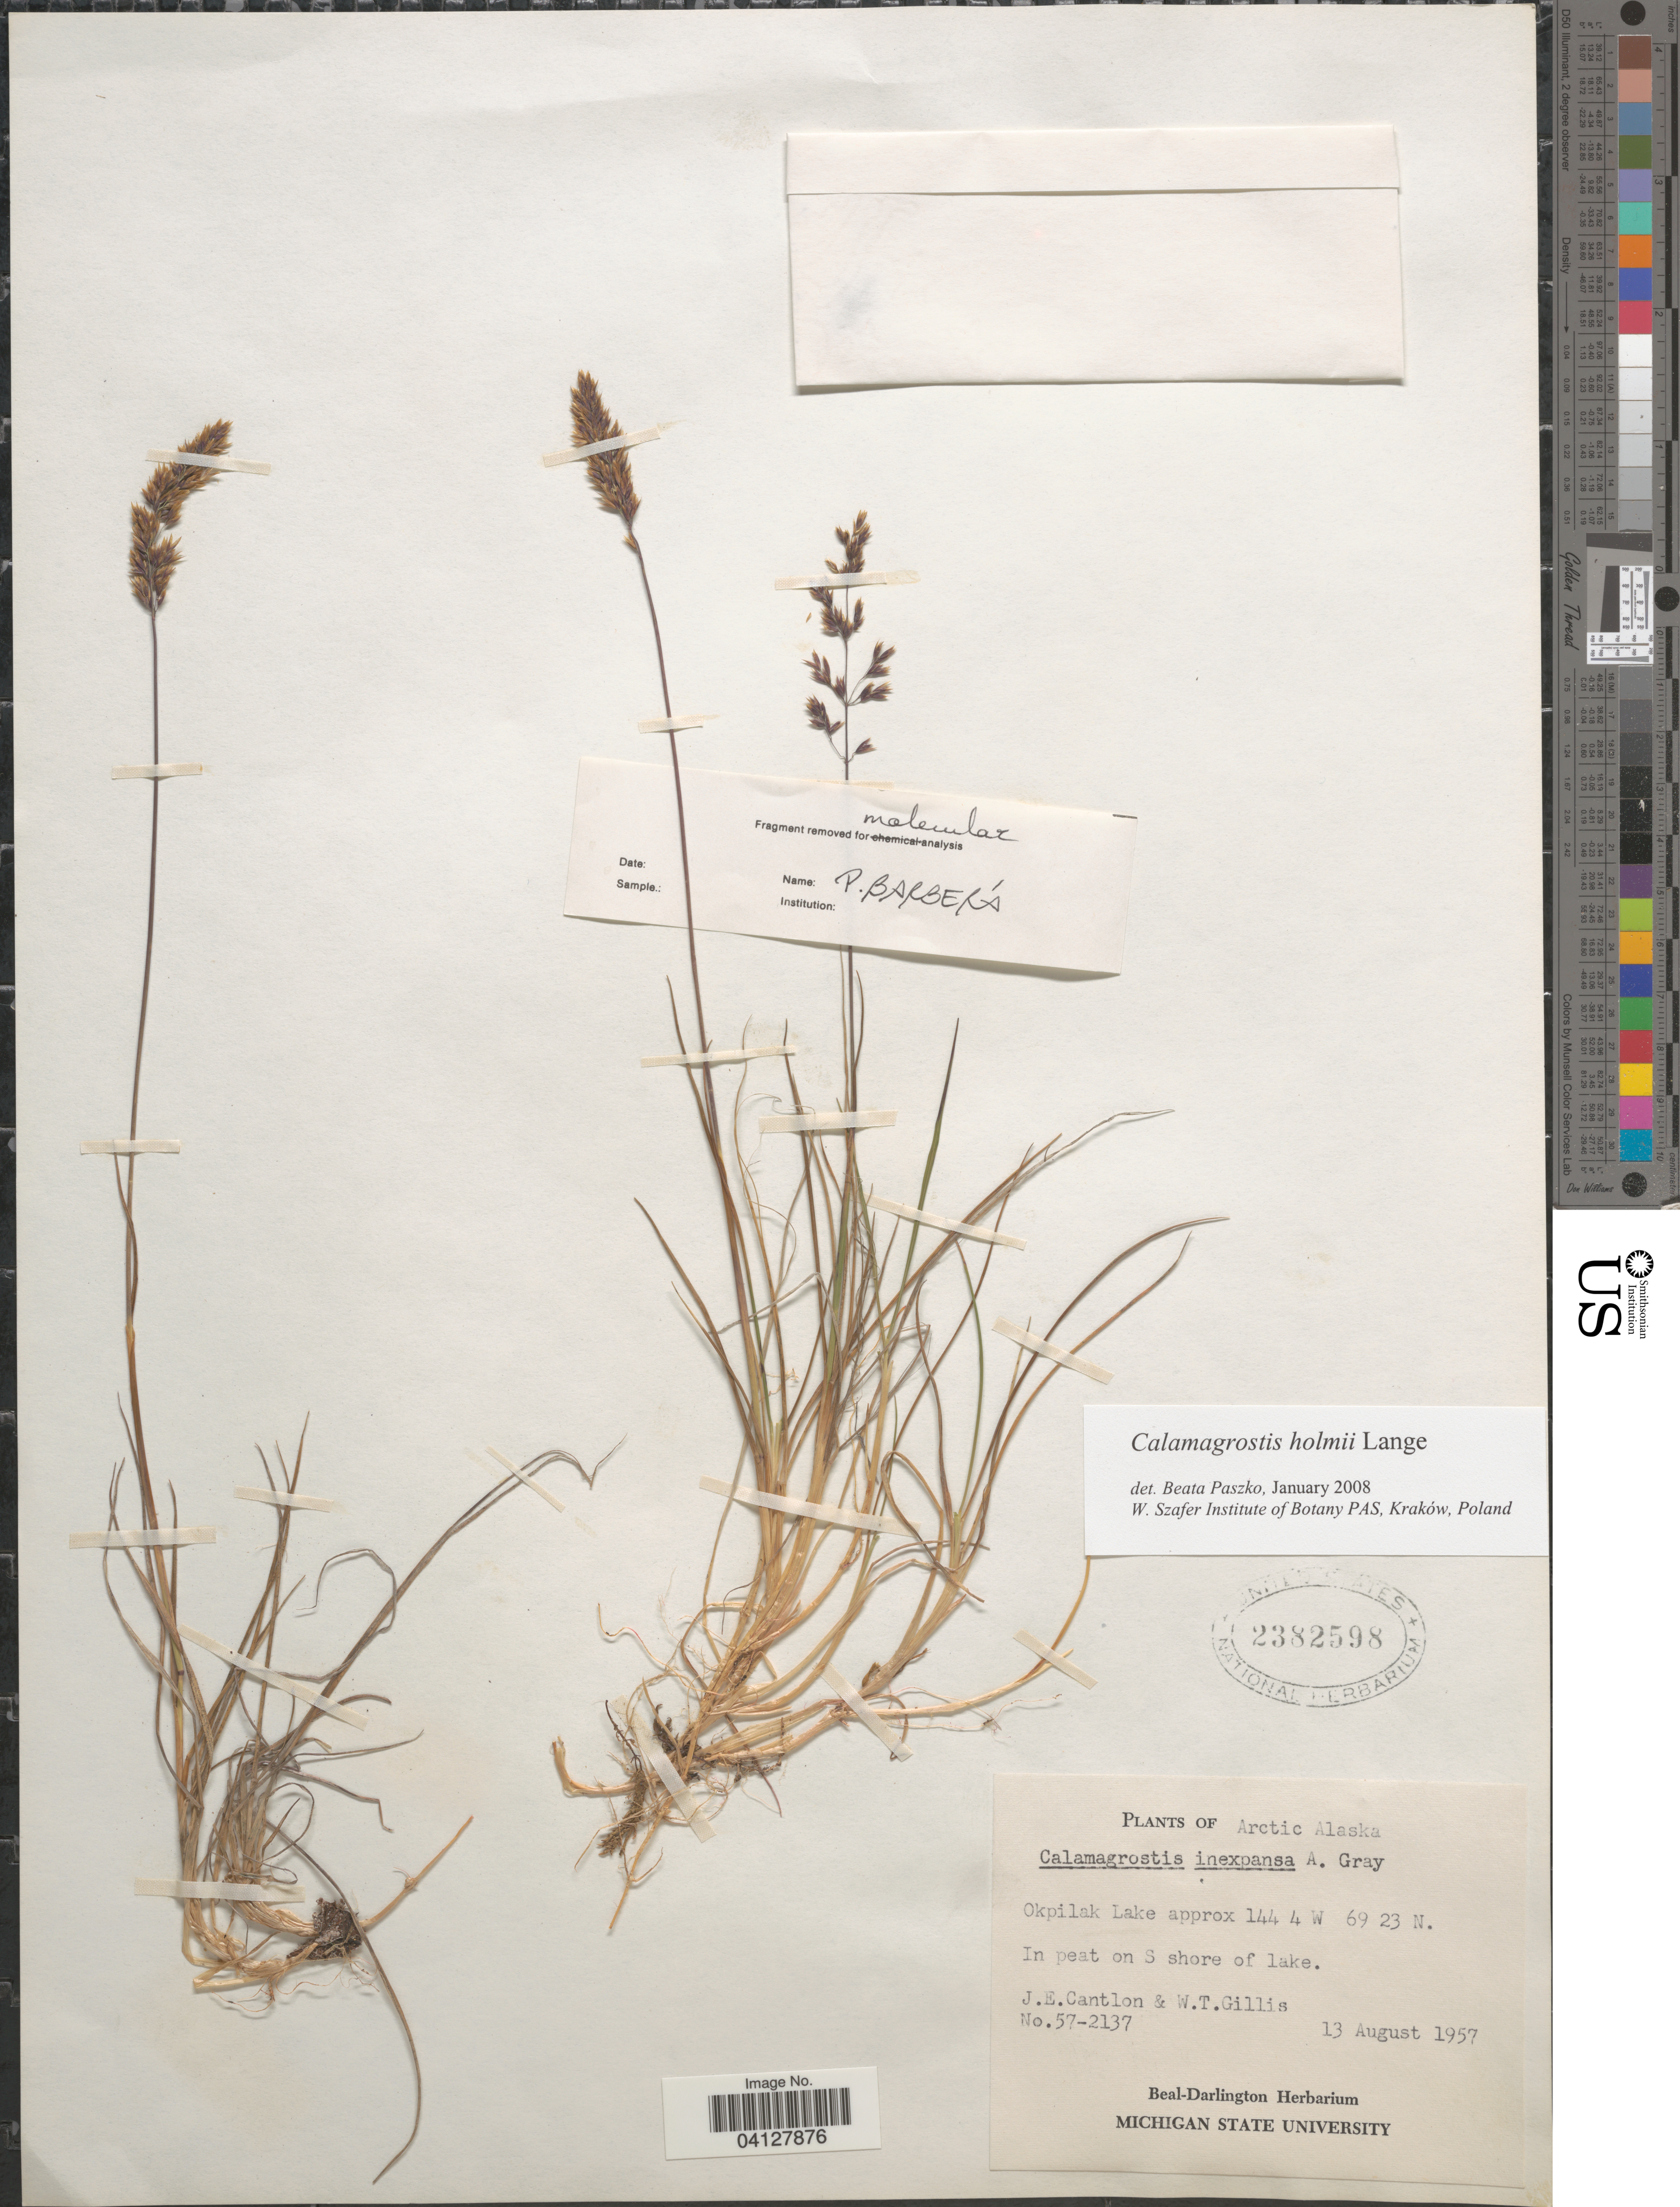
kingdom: Plantae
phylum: Tracheophyta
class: Liliopsida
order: Poales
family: Poaceae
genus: Calamagrostis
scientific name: Calamagrostis holmii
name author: A.E. Lange in Holm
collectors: J. Cantlon & W. T. Gillis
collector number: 57-2137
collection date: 1957-08-13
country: United States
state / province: Alaska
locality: Arctic Alaska. Okpilak Lake. In peat on S shore of lake.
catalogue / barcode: US 2382598